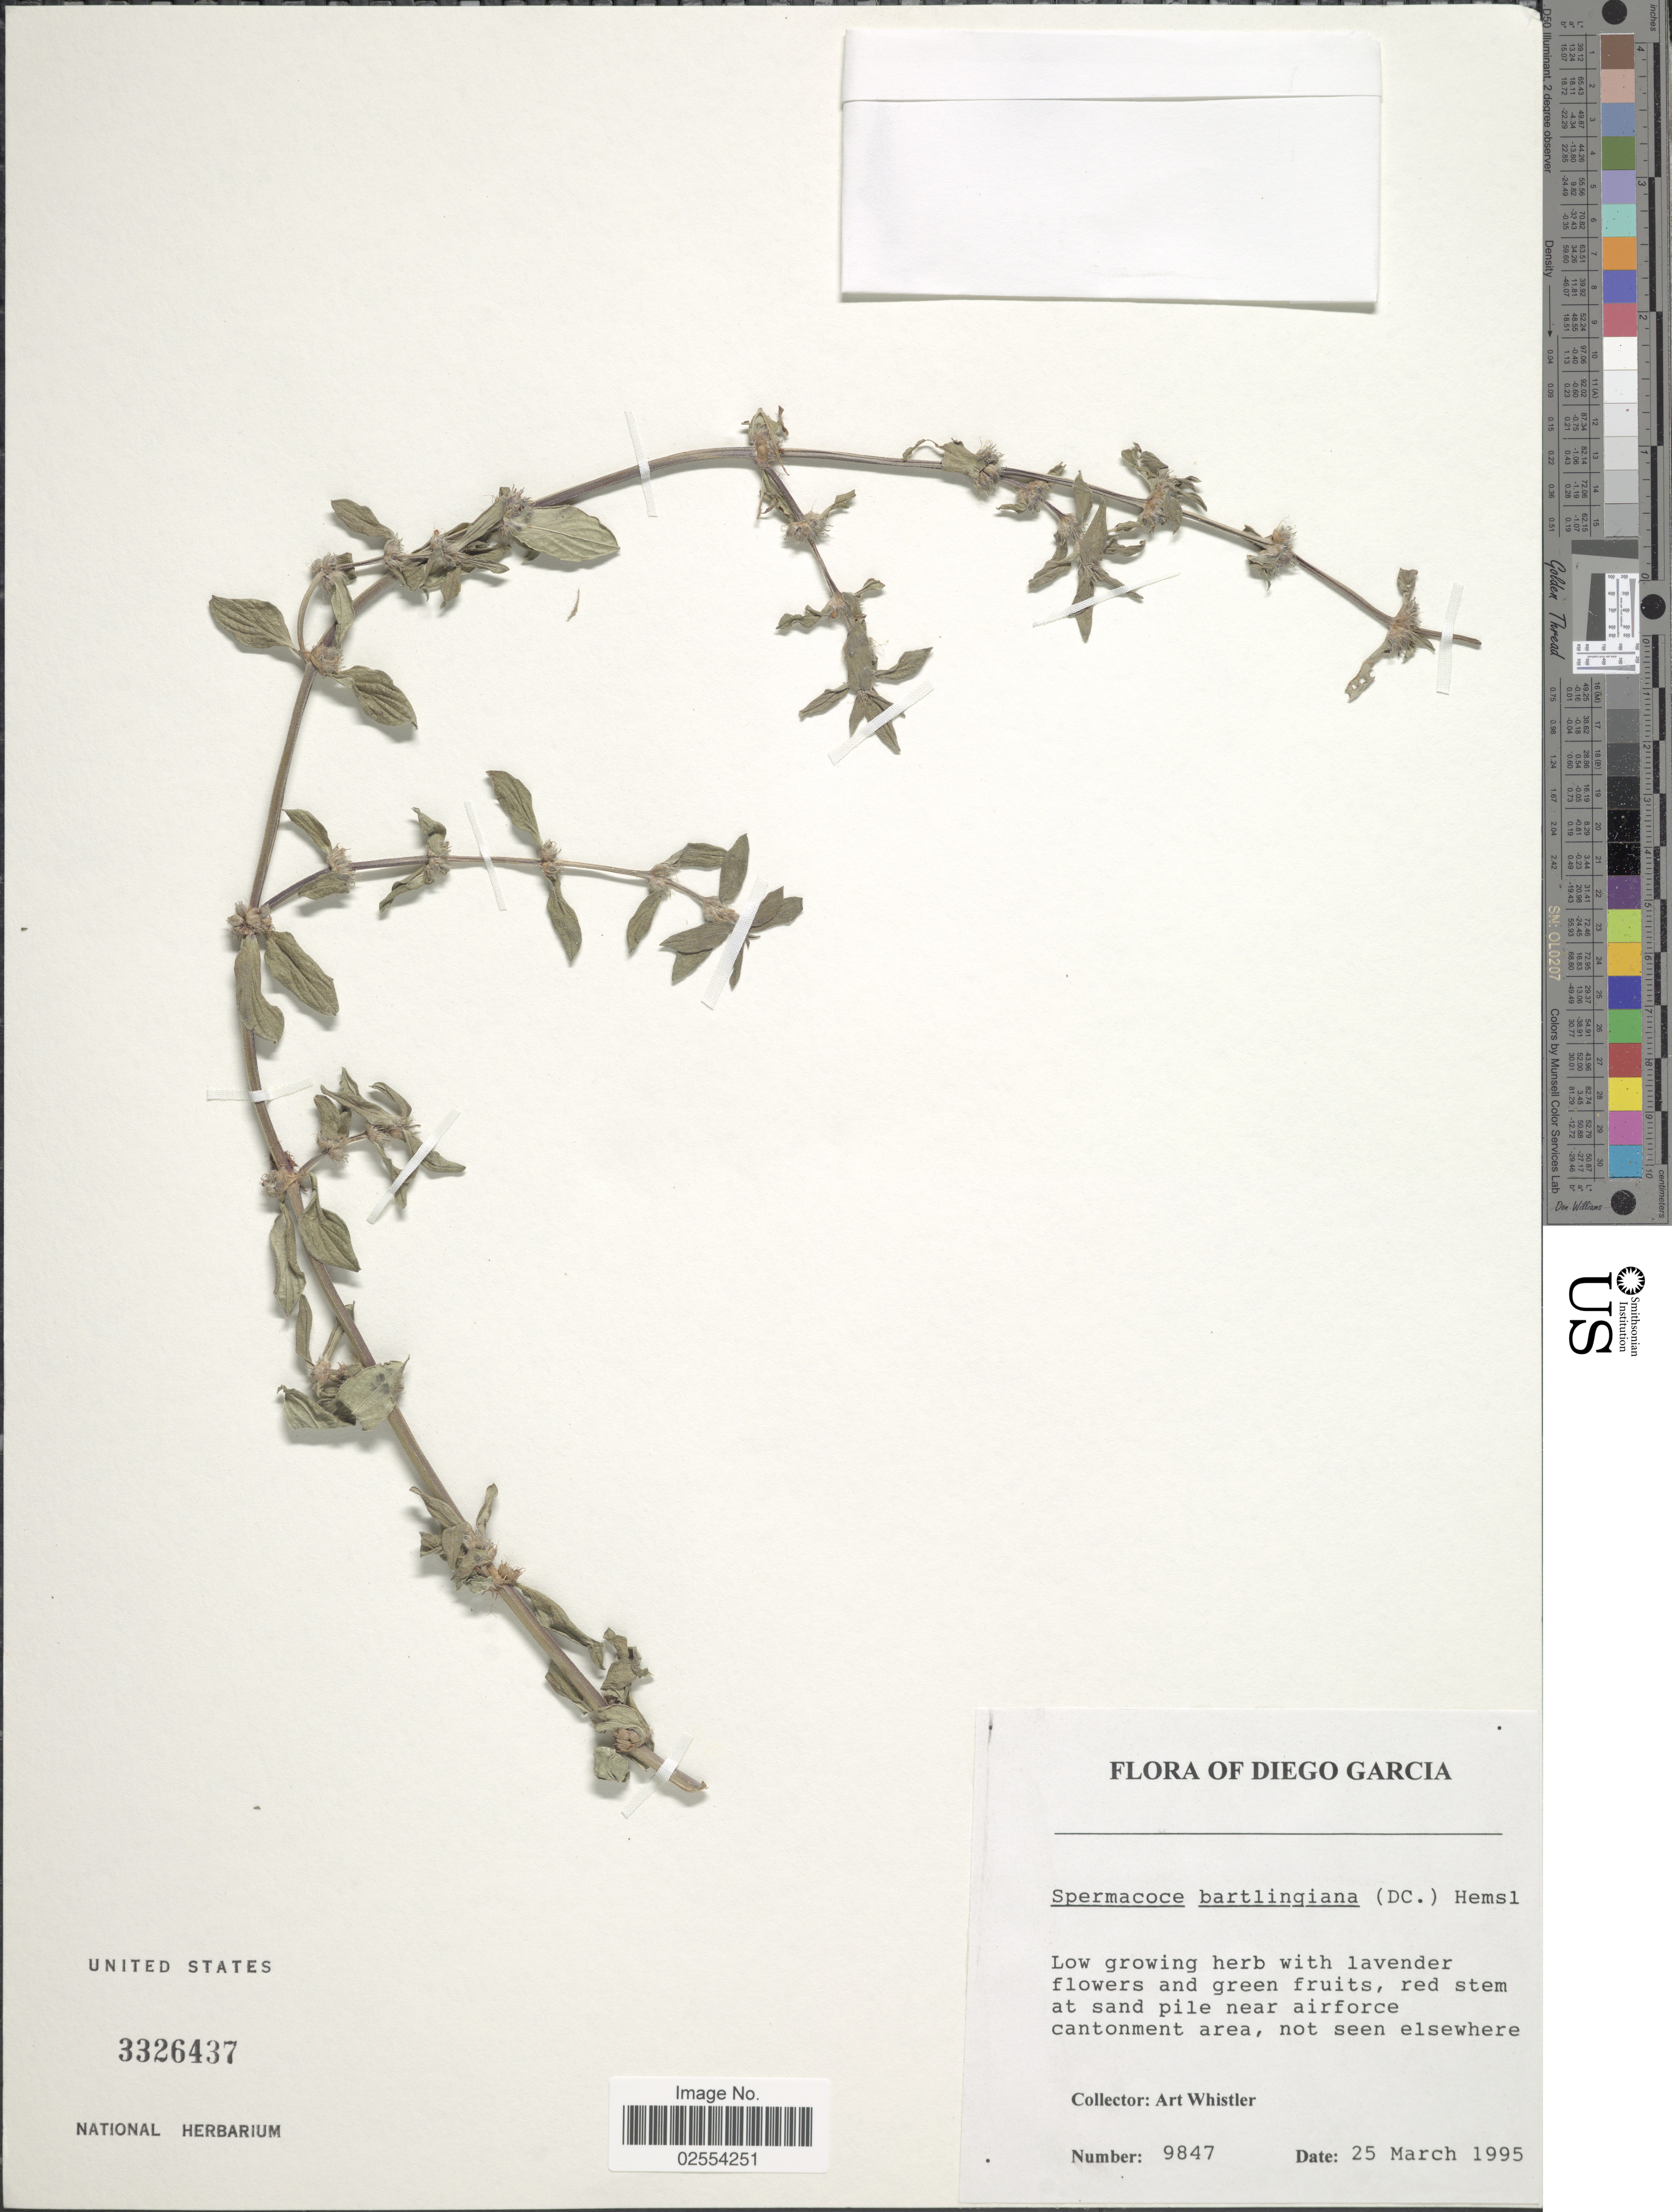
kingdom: Plantae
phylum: Tracheophyta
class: Magnoliopsida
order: Gentianales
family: Rubiaceae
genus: Spermacoce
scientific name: Spermacoce bartlingiana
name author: (DC.) Fosberg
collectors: A. Whistler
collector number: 9847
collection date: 1995-03-25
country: British Indian Ocean Territory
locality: Diego Garcia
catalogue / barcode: US 3326437